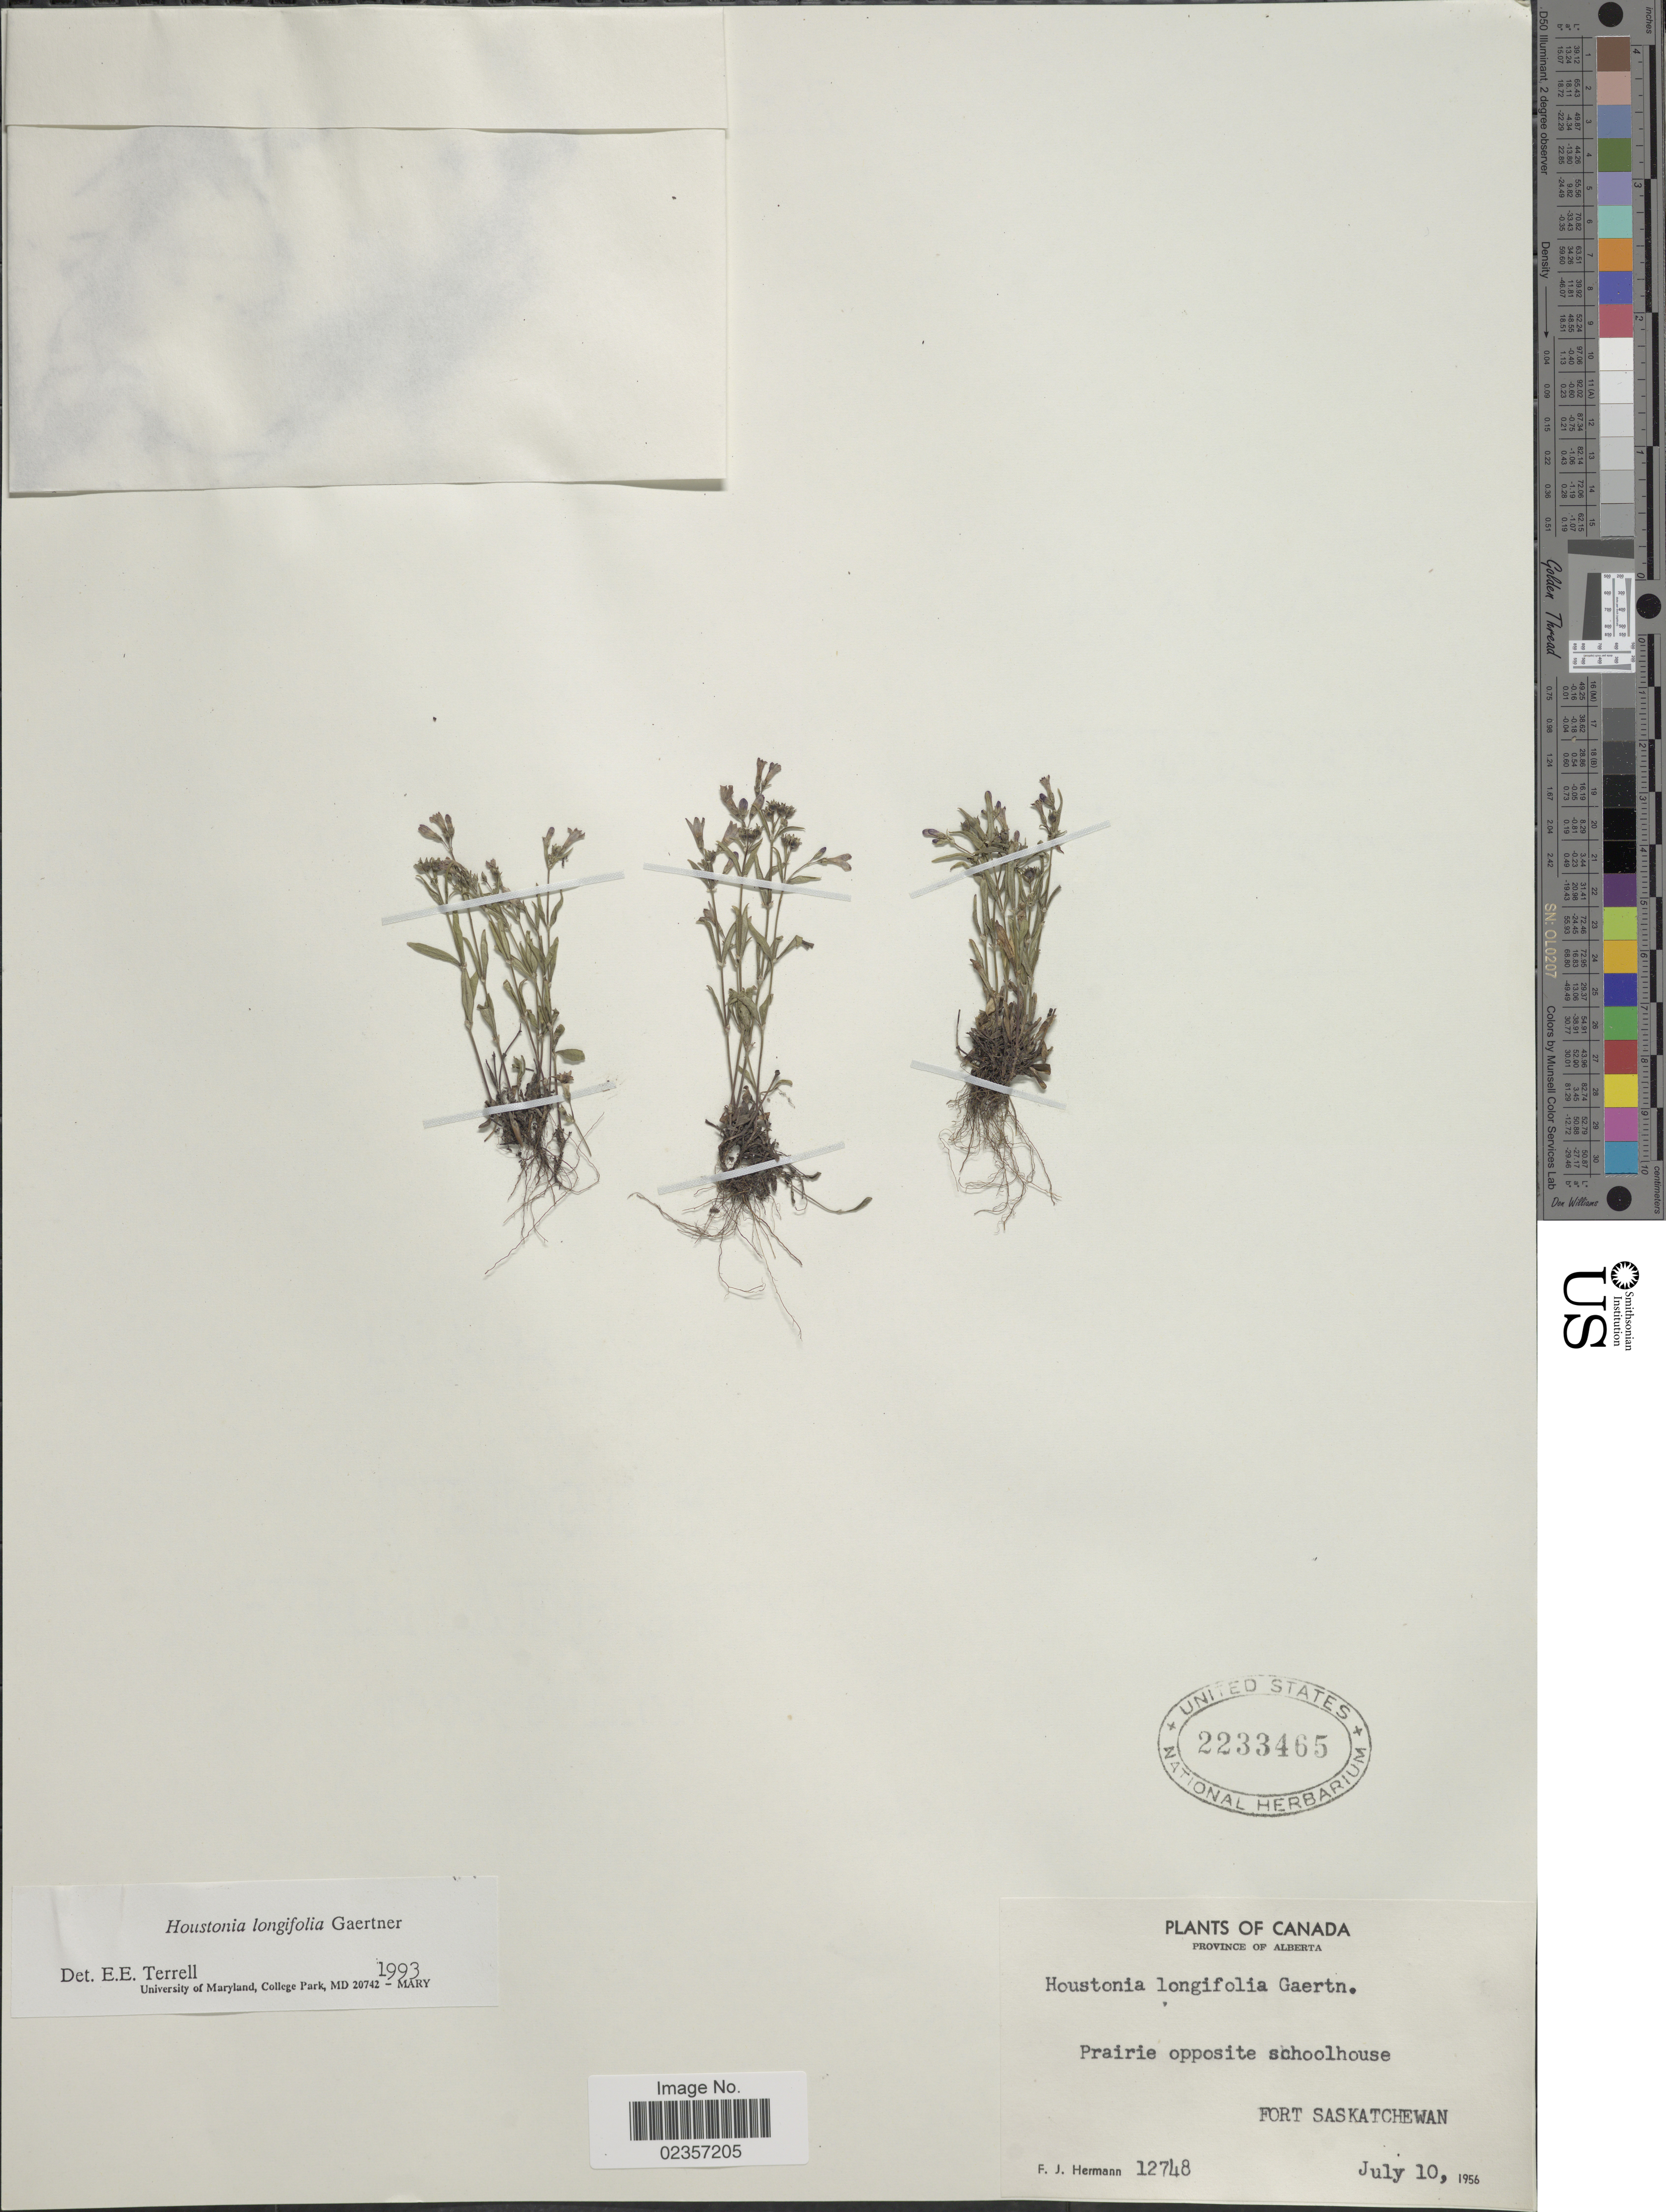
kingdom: Plantae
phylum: Tracheophyta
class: Magnoliopsida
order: Gentianales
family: Rubiaceae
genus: Houstonia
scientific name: Houstonia longifolia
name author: Gaertn.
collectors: F. J. Hermann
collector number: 12748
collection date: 1956-07-10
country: Canada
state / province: Alberta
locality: Prairie opposite schoolhouse, Fort Saskatchewan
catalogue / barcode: US 2233465